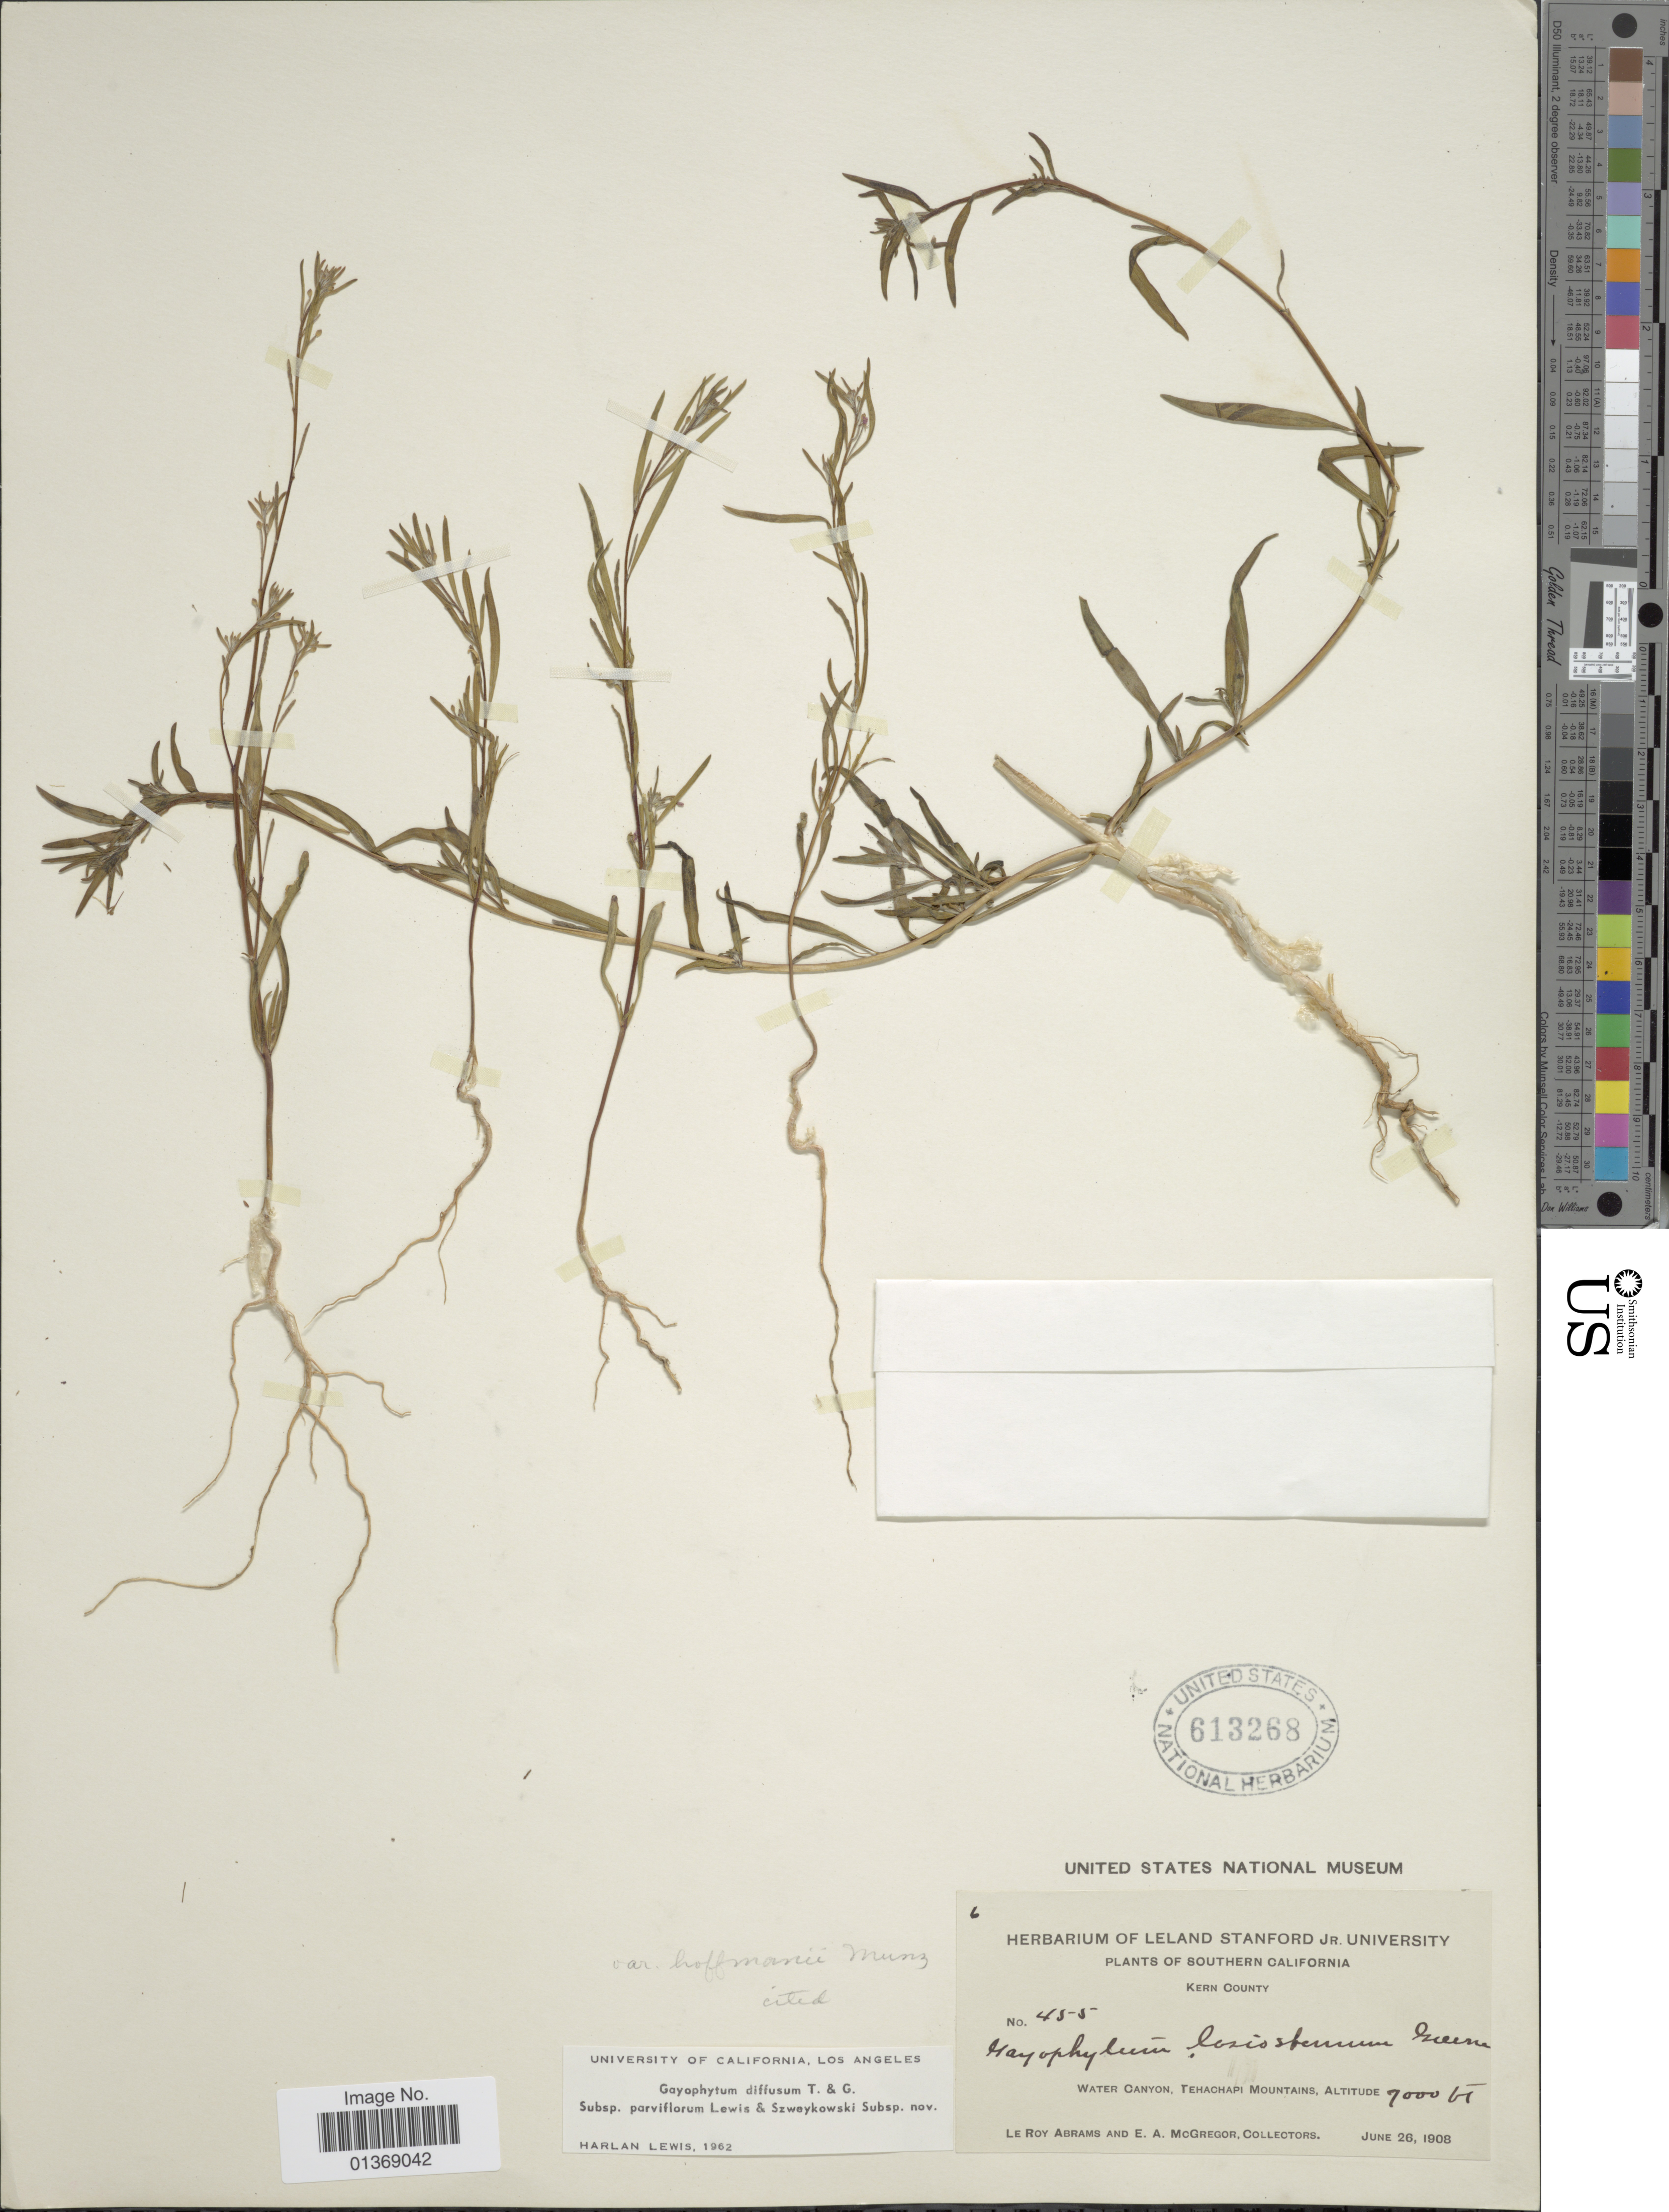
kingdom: Plantae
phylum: Tracheophyta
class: Magnoliopsida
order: Myrtales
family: Onagraceae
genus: Gayophytum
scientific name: Gayophytum diffusum subsp. parviflorum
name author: F. H. Lewis & Szweyk.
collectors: L. Abrams & E. A. McGregor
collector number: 455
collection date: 1908-06-26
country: United States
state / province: California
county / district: Kern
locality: Southern California, Kern County, Water Canyon, Tehachapi Mountains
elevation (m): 2134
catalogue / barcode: US 613268